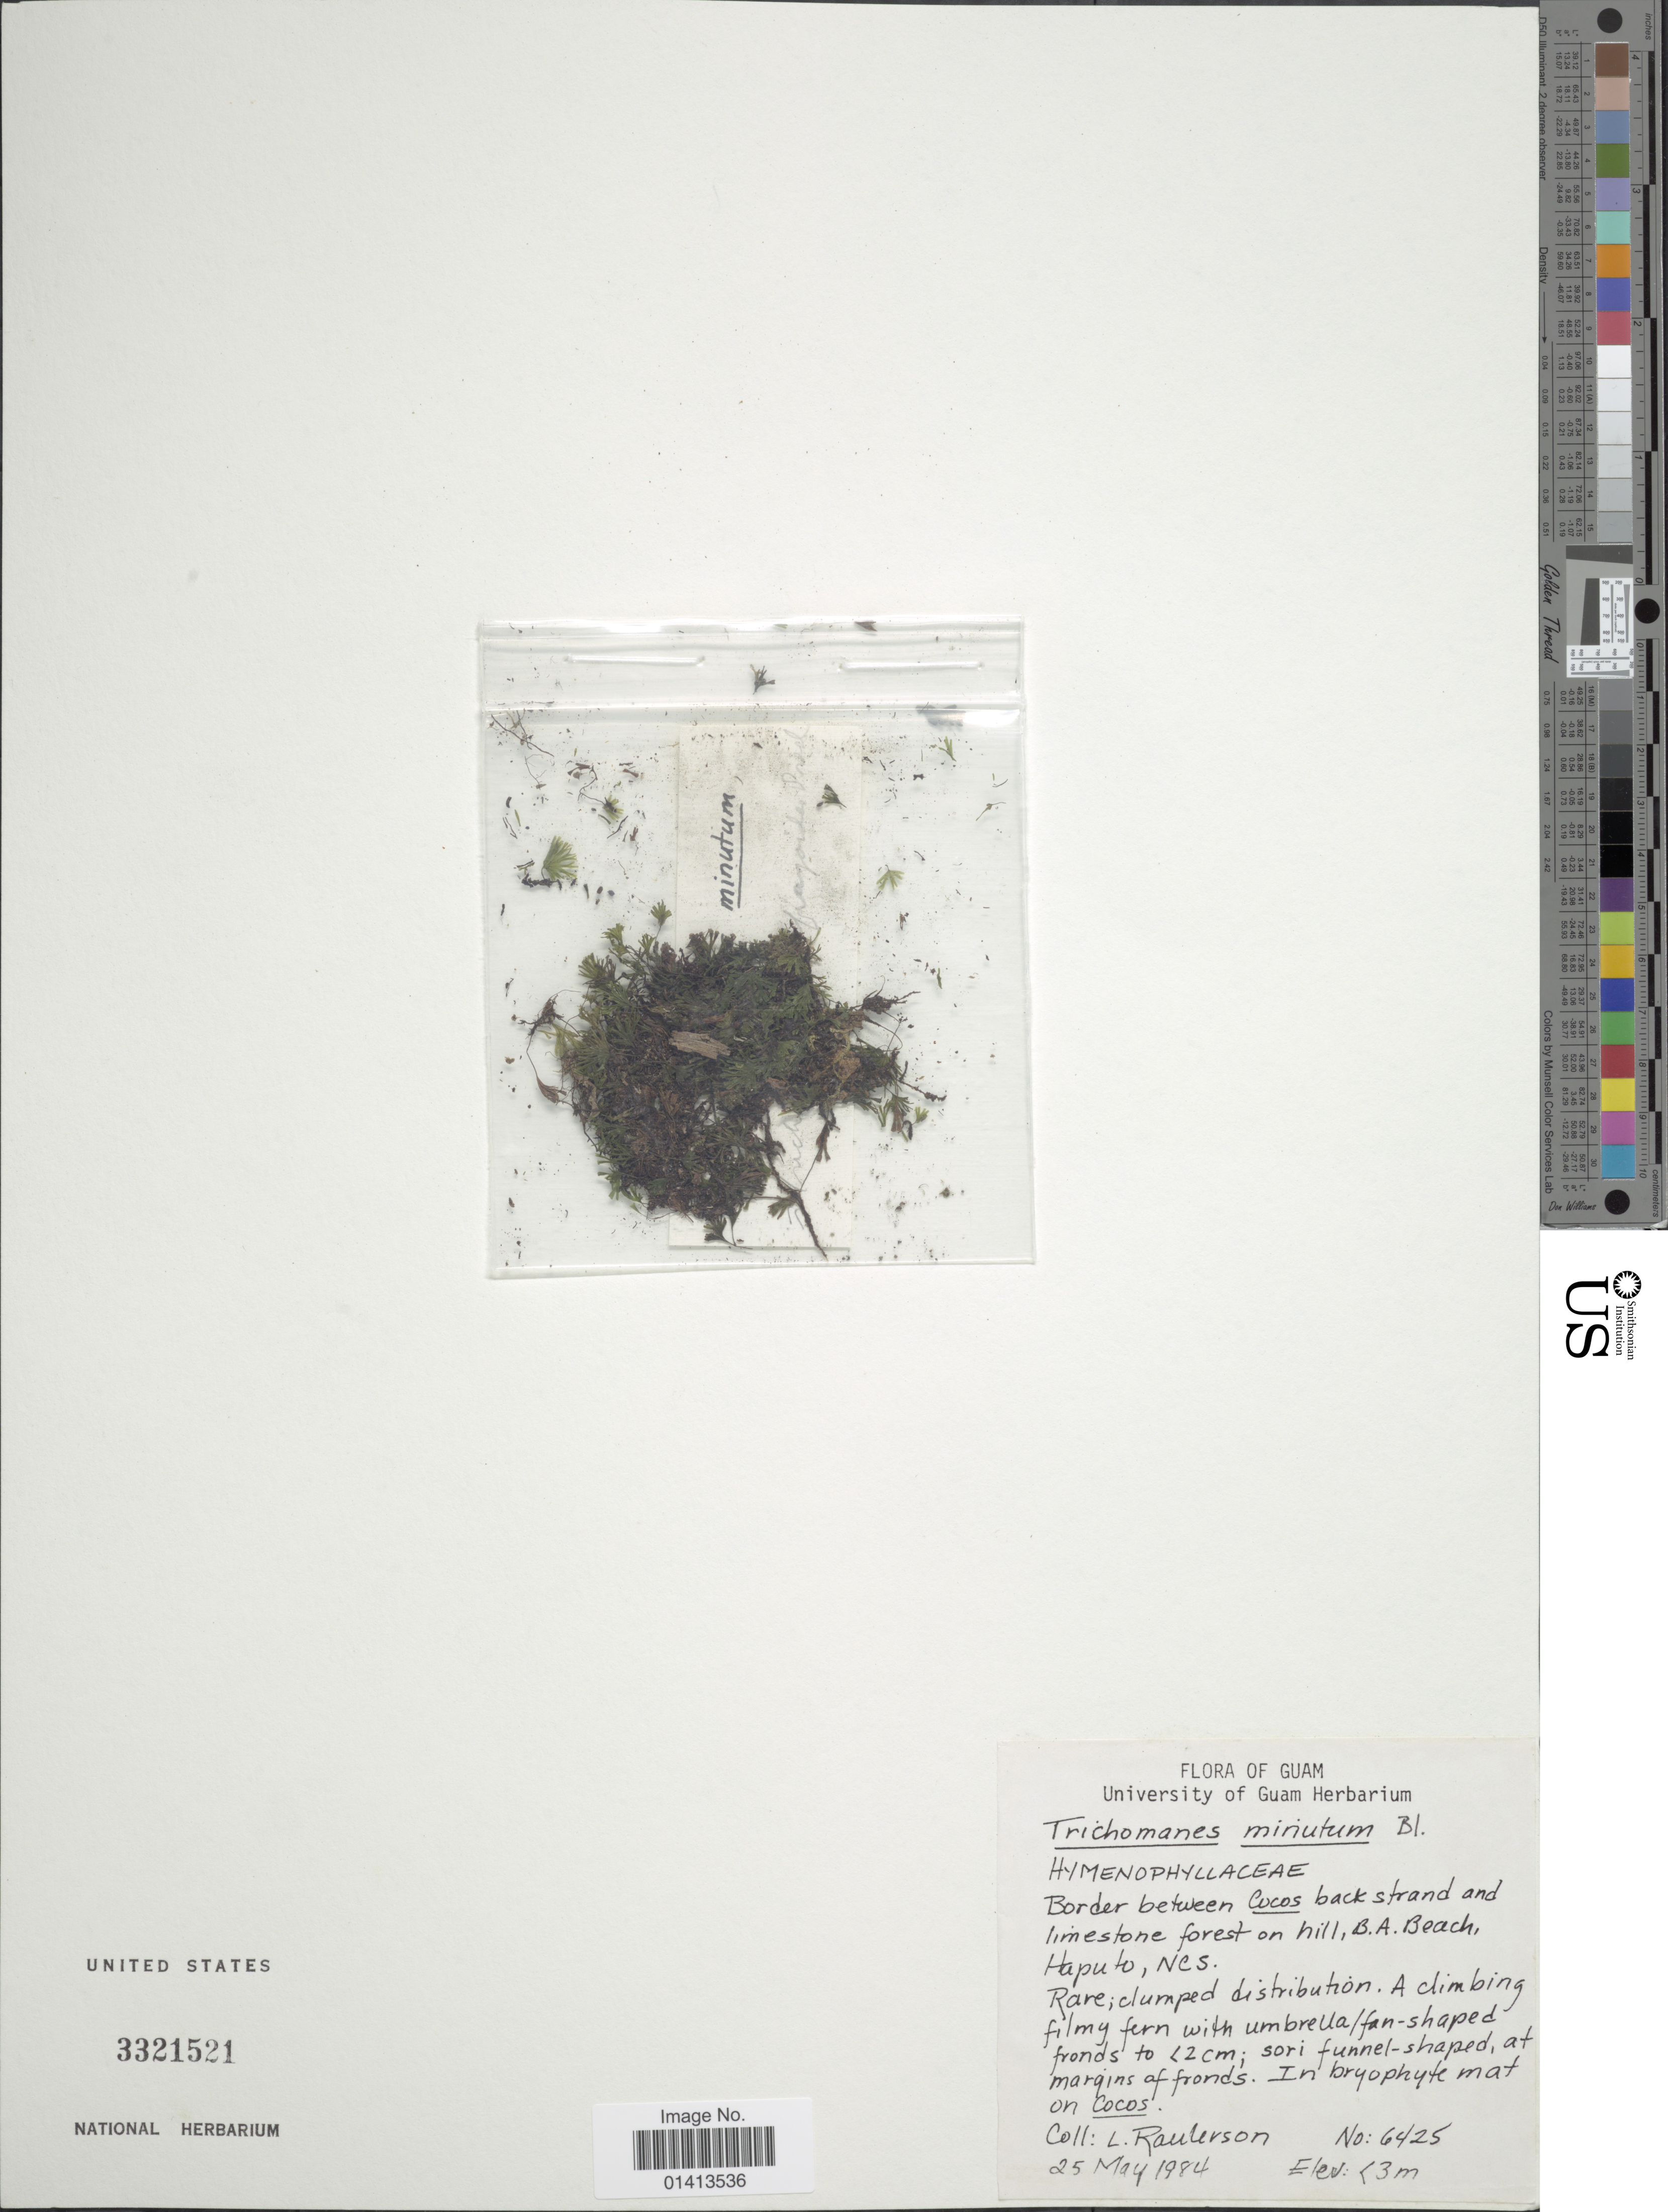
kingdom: Plantae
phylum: Tracheophyta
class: Polypodiopsida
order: Hymenophyllales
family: Hymenophyllaceae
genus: Crepidomanes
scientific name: Crepidomanes minutum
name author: (Blume) K. Iwats.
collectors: L. Raulerson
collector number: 6425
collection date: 1984-05-25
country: Guam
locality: Border between Cocos back strand and limestone forest on hill, B.A. beach, Hapu to, Nes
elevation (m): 3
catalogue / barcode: US 3321521